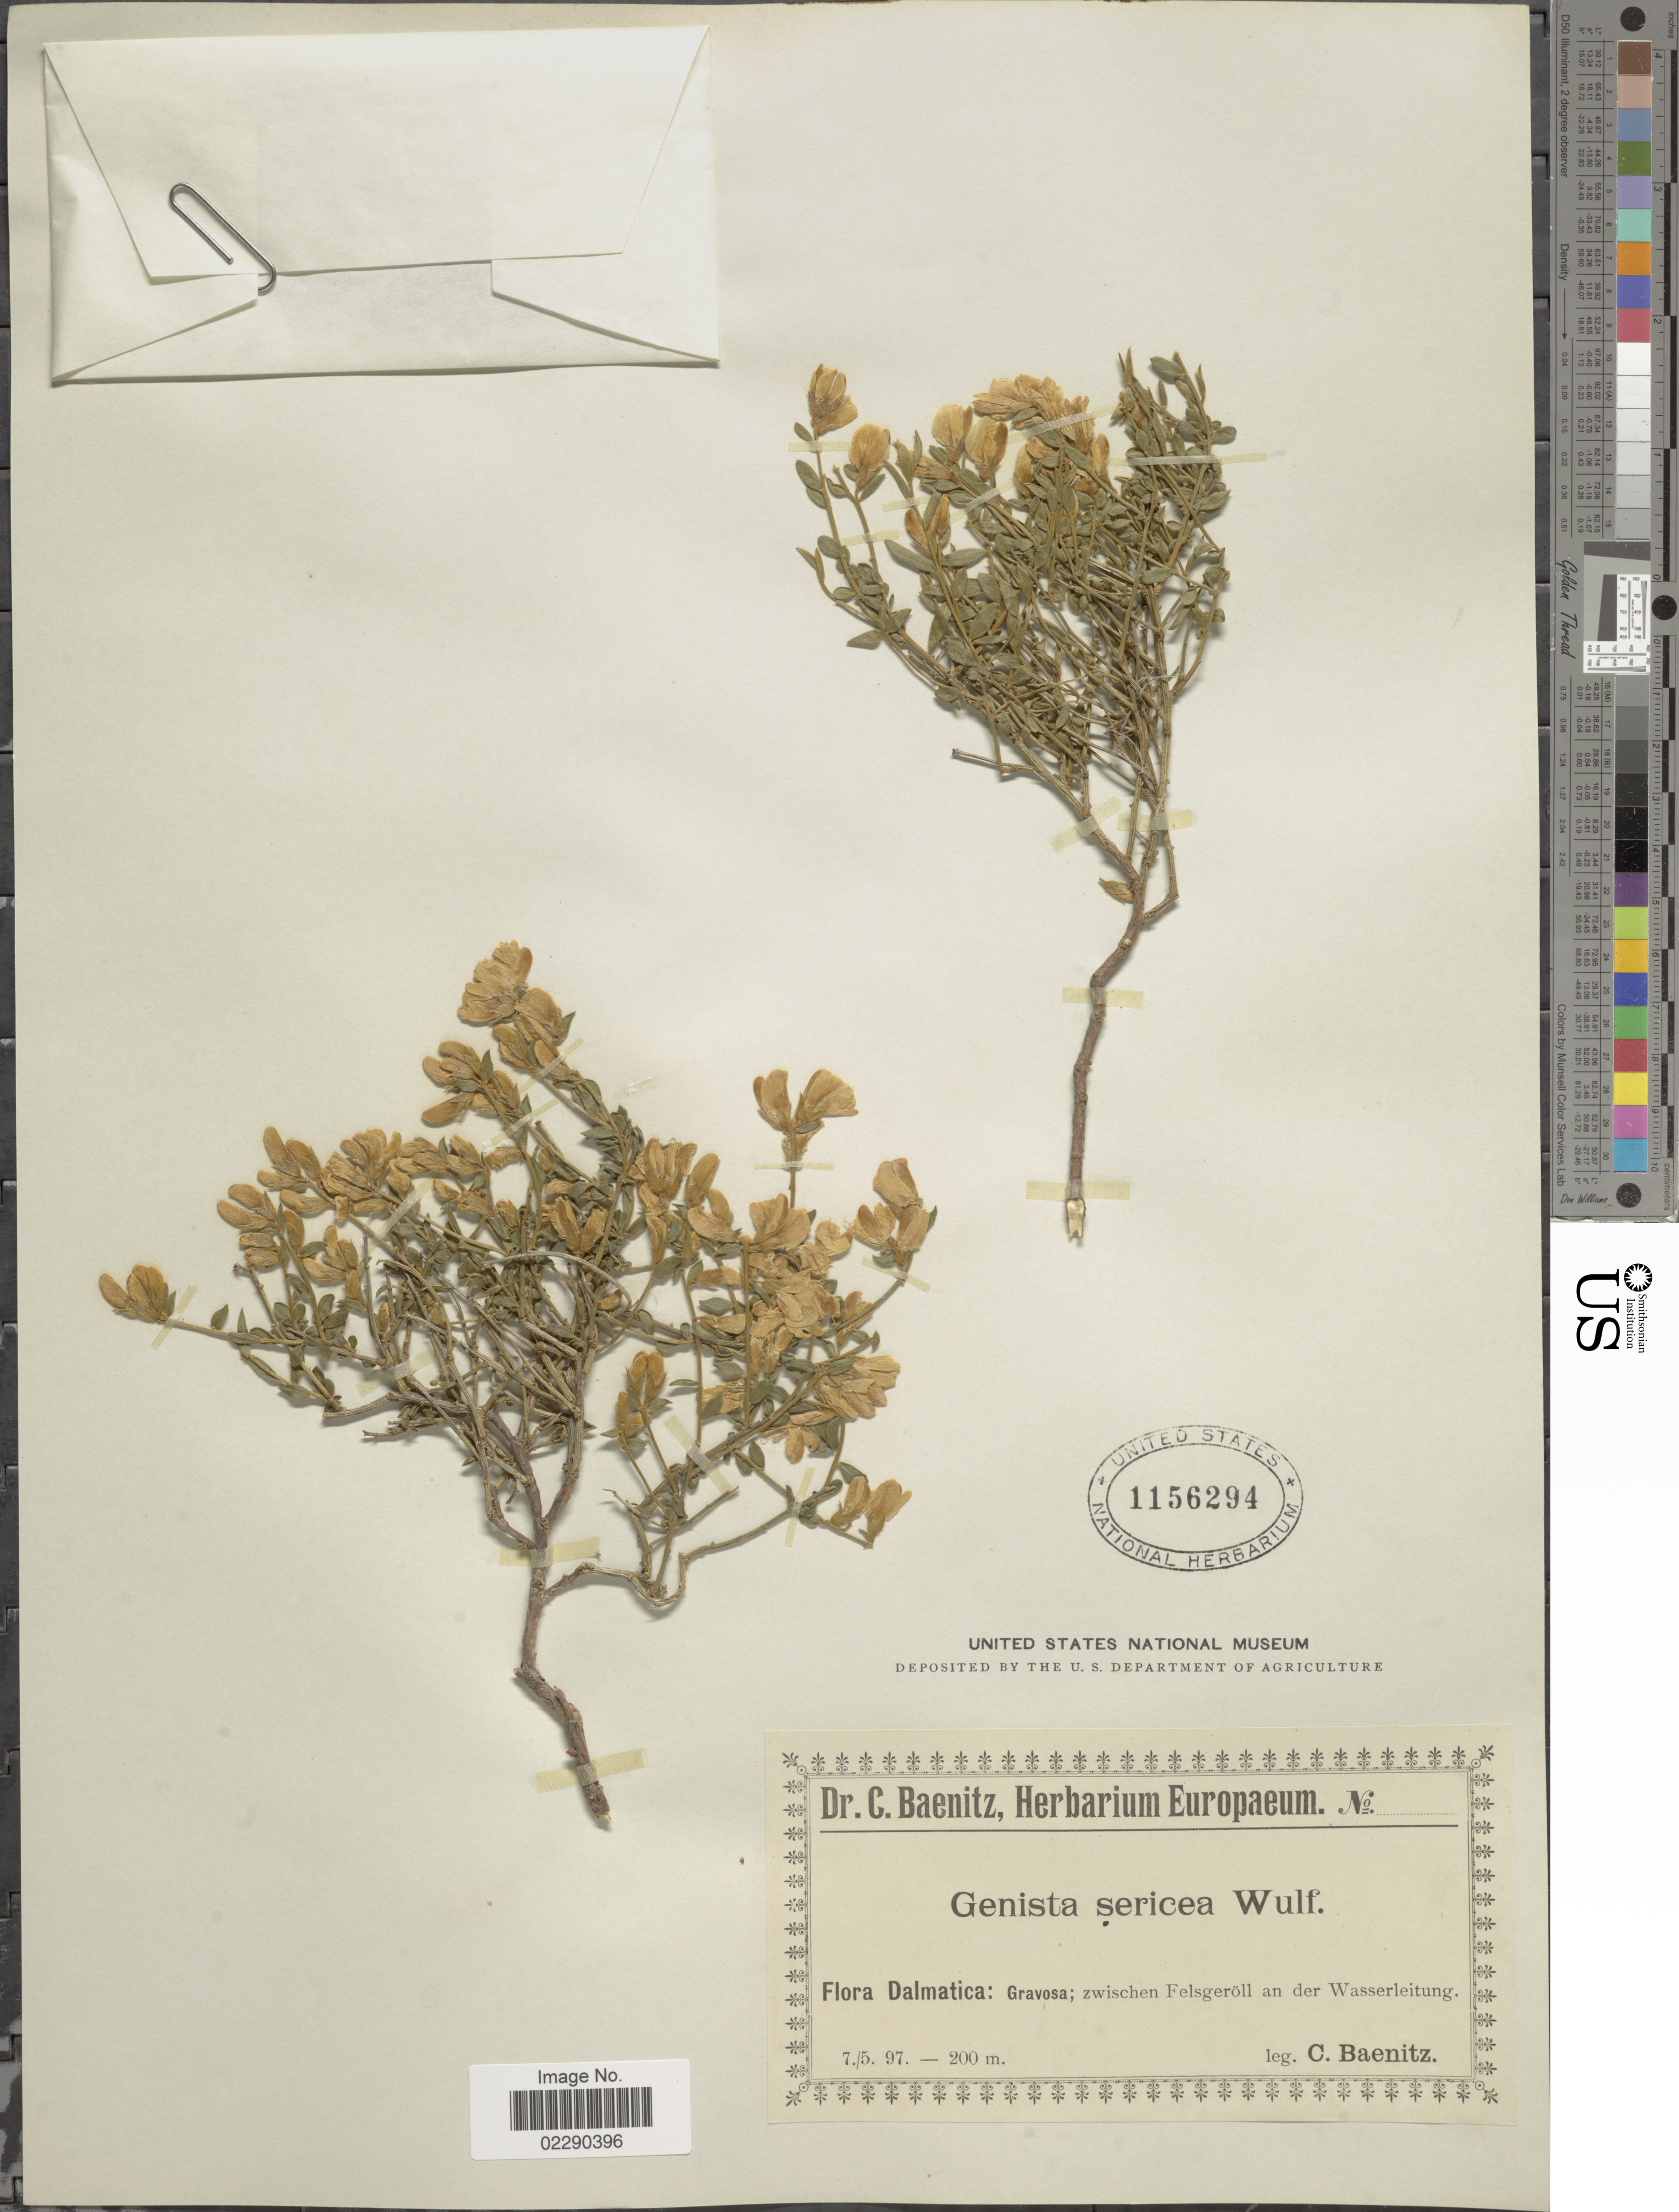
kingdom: Plantae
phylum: Tracheophyta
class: Magnoliopsida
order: Fabales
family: Fabaceae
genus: Genista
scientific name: Genista sericea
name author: Wulfen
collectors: C. G. Baenitz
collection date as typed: Transcribed d/m/y: 7/5/97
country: Croatia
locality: Dalmatica, Gravosa, swischen Felsgeroll an der Wasserleitung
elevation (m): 200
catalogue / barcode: US 1156294